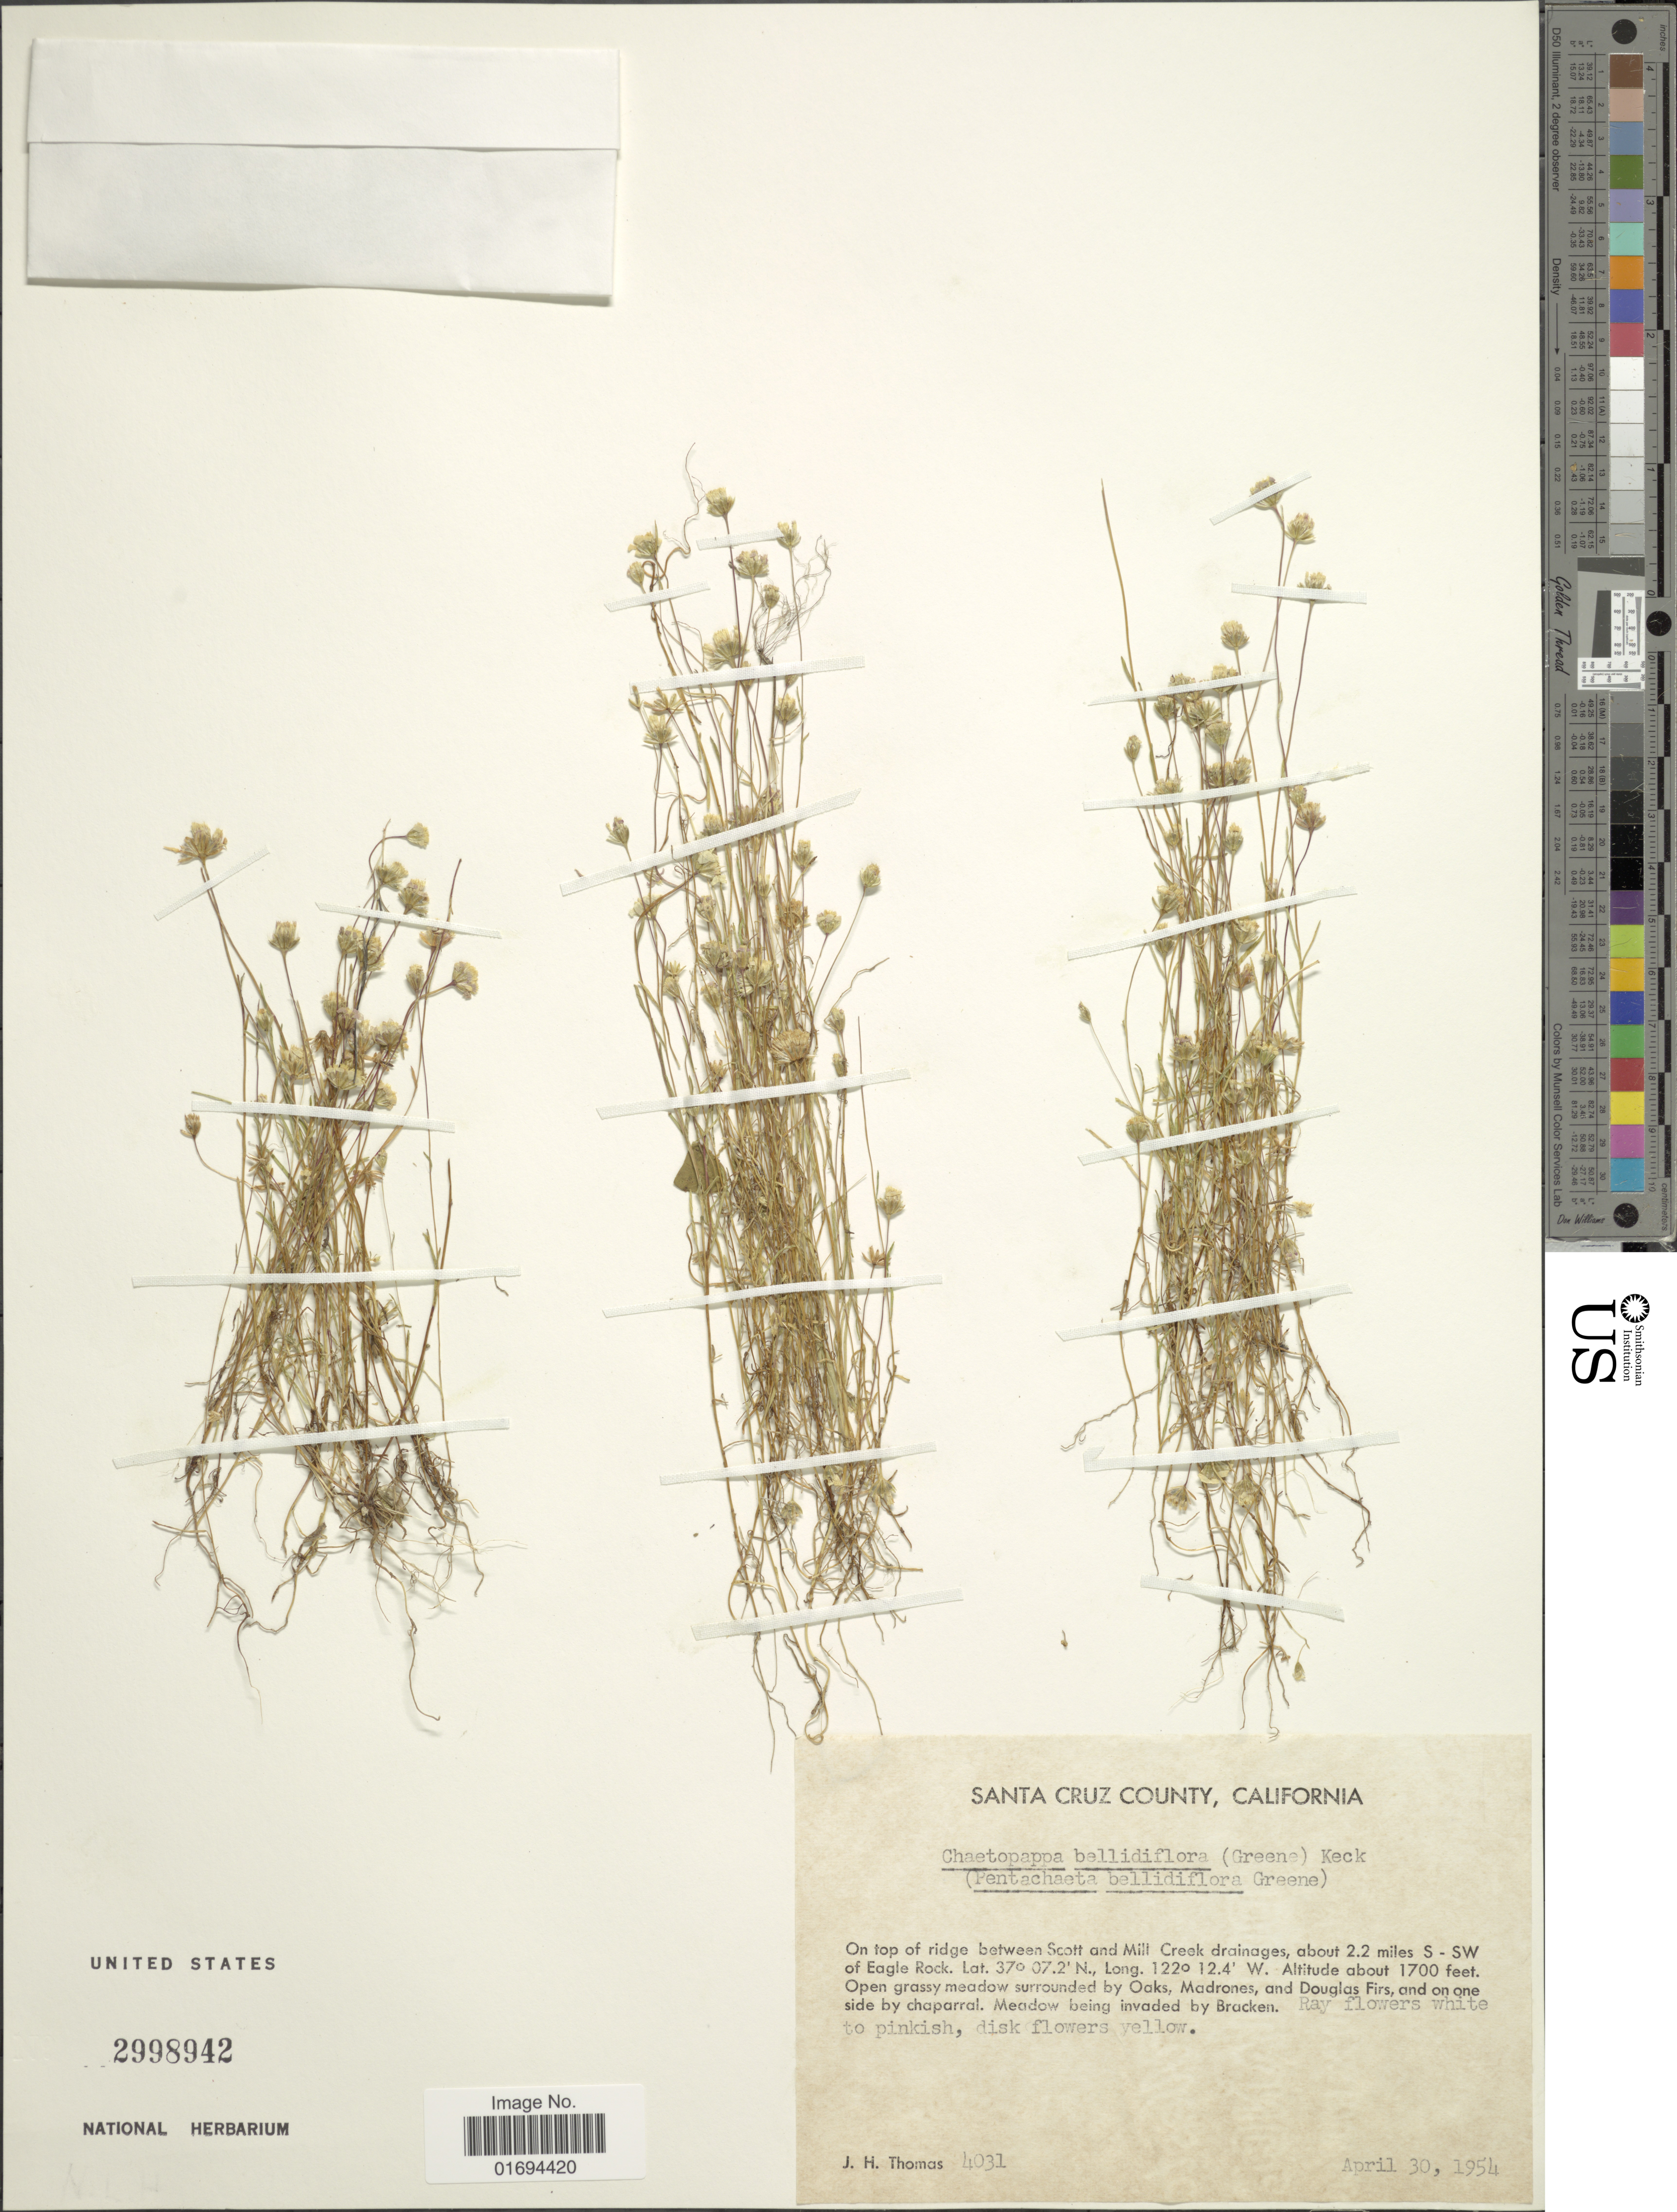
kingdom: Plantae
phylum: Tracheophyta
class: Magnoliopsida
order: Asterales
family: Asteraceae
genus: Chaetopappa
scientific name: Chaetopappa bellidifolia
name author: (A. Gray) Shinners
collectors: J. H. Thomas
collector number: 4031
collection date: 1954-04-30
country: United States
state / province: California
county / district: Santa Cruz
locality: Santa Cruz County, between Scott and Mill creek drainages, about 2.2 miles S- SW of Eagle Rock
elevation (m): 518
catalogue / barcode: US 2998942